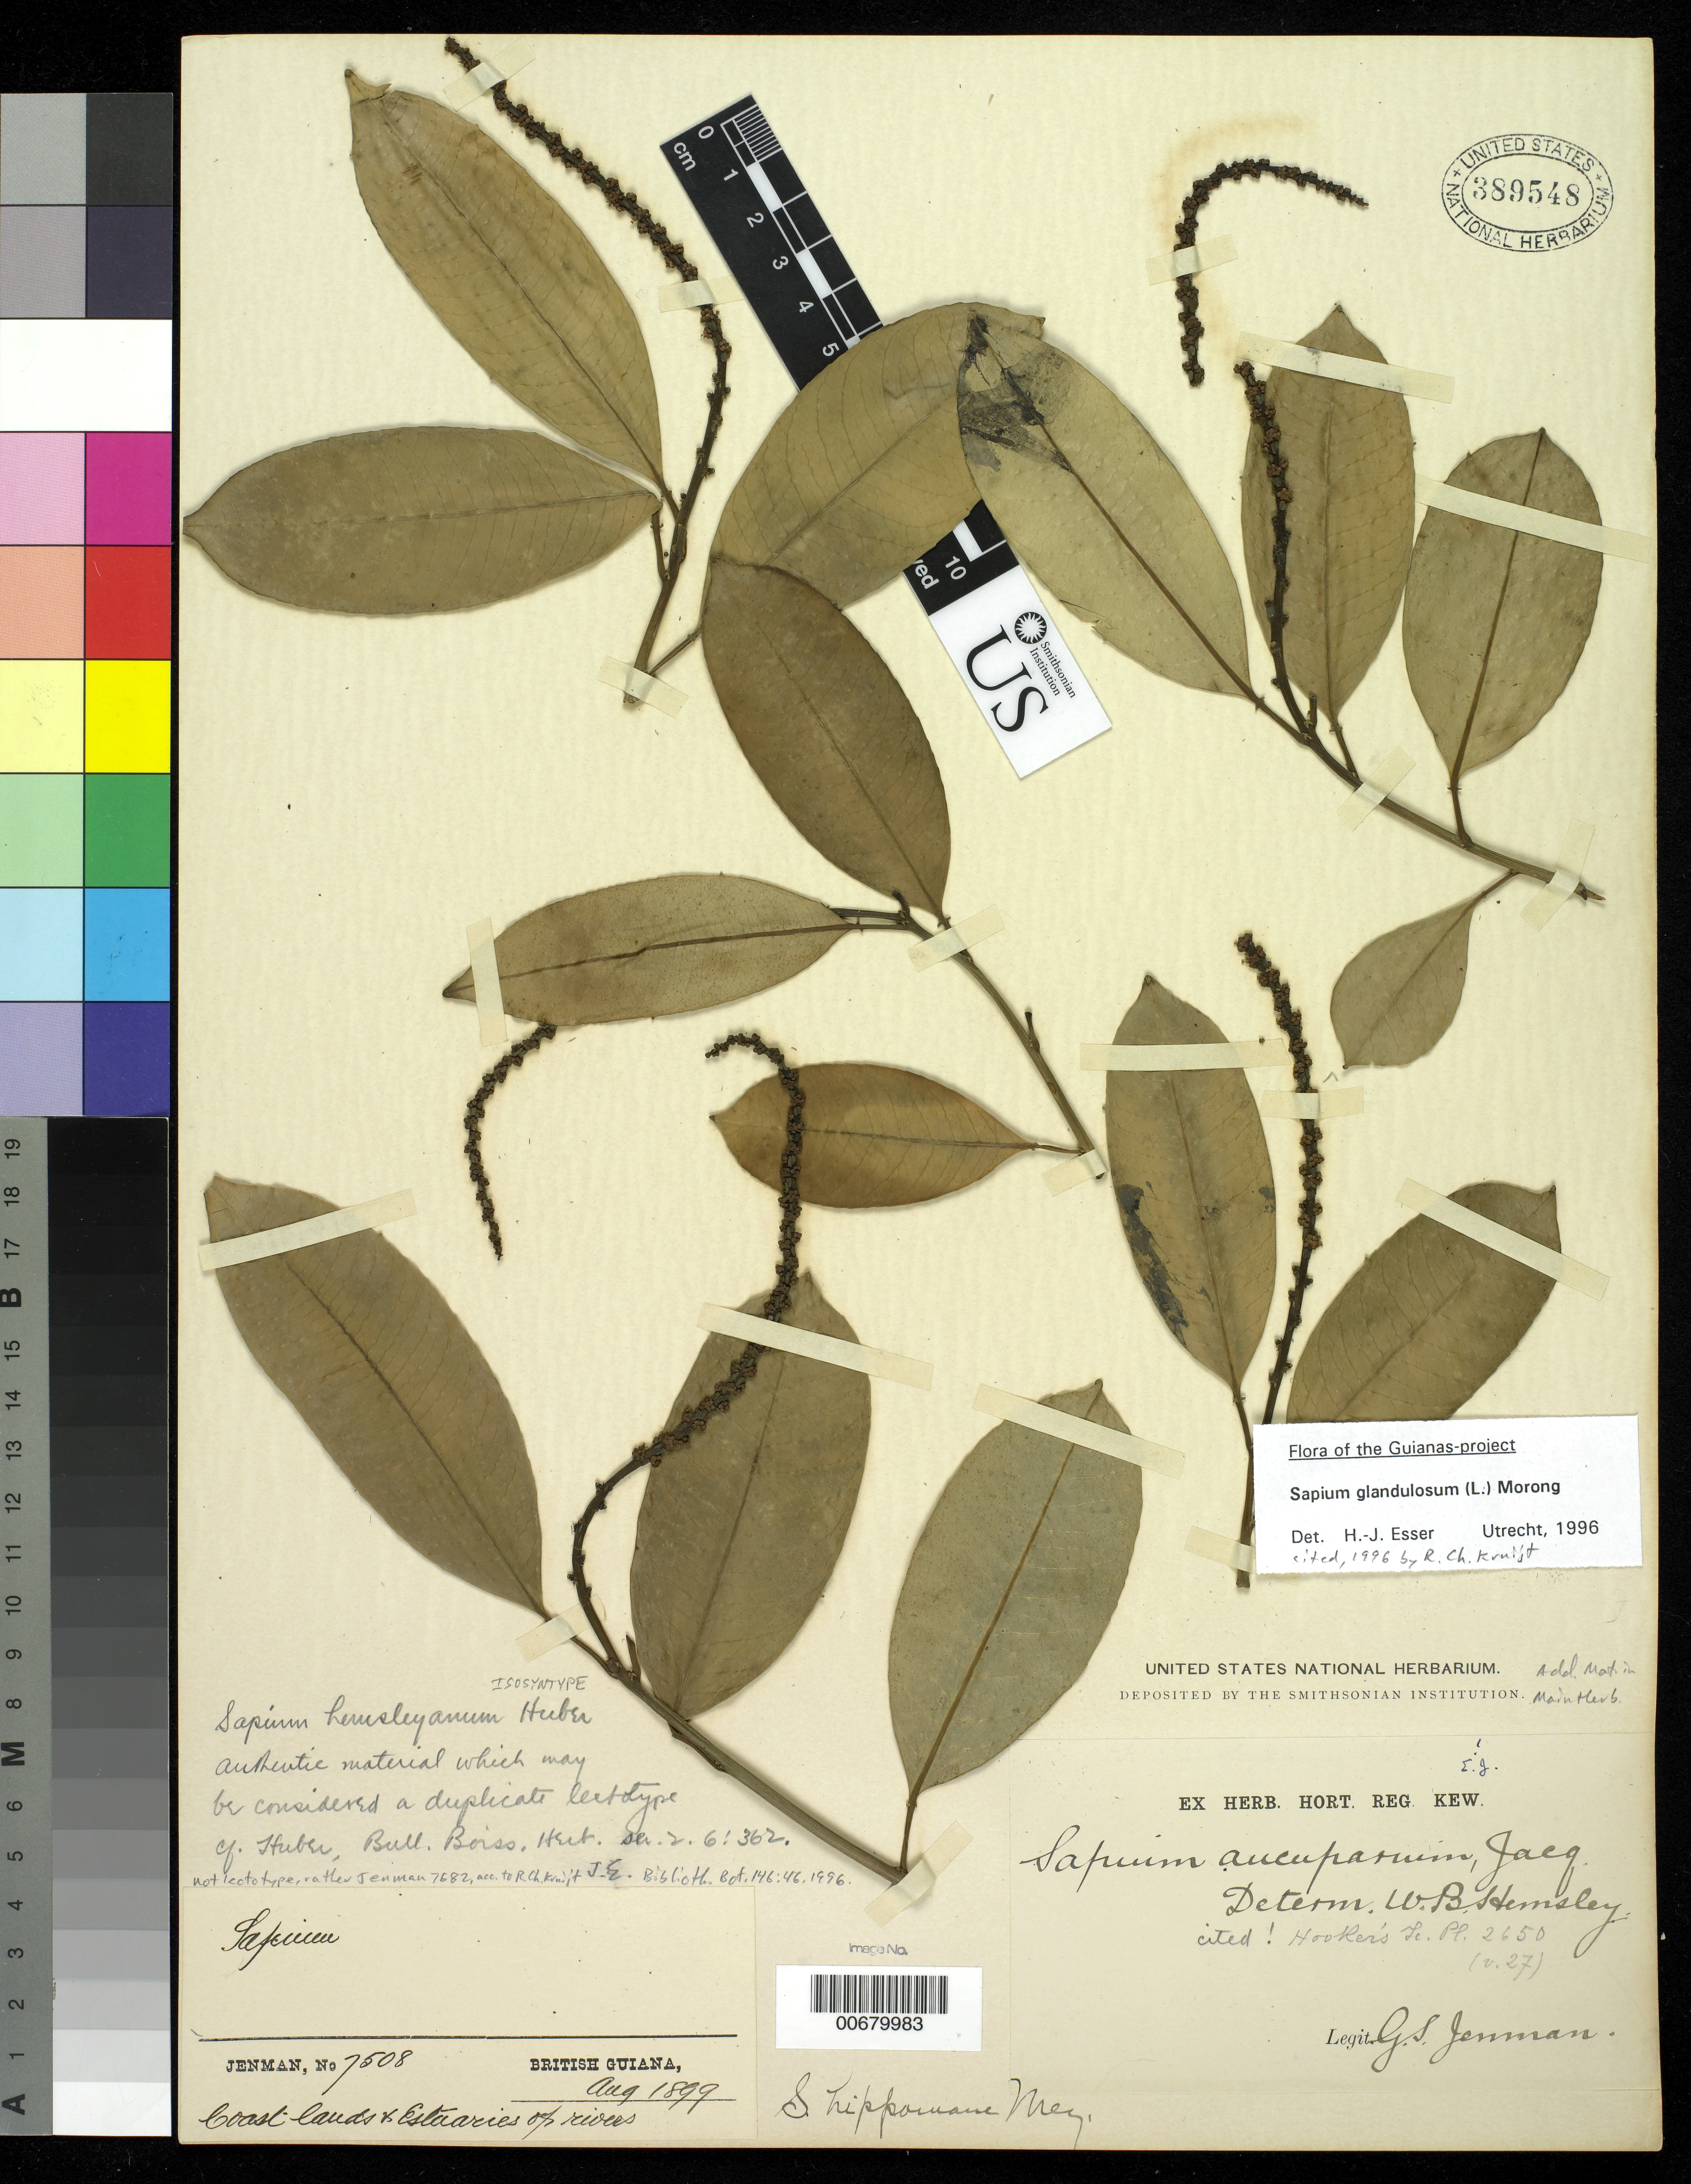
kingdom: Plantae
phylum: Tracheophyta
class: Magnoliopsida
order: Malpighiales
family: Euphorbiaceae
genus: Sapium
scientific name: Sapium hemsleyanum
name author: Huber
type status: Isosyntype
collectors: G. S. Jenman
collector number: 7508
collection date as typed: Aug 1899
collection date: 1899-08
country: Guyana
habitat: Coast lands and estuaries of rivers.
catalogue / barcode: US 389548